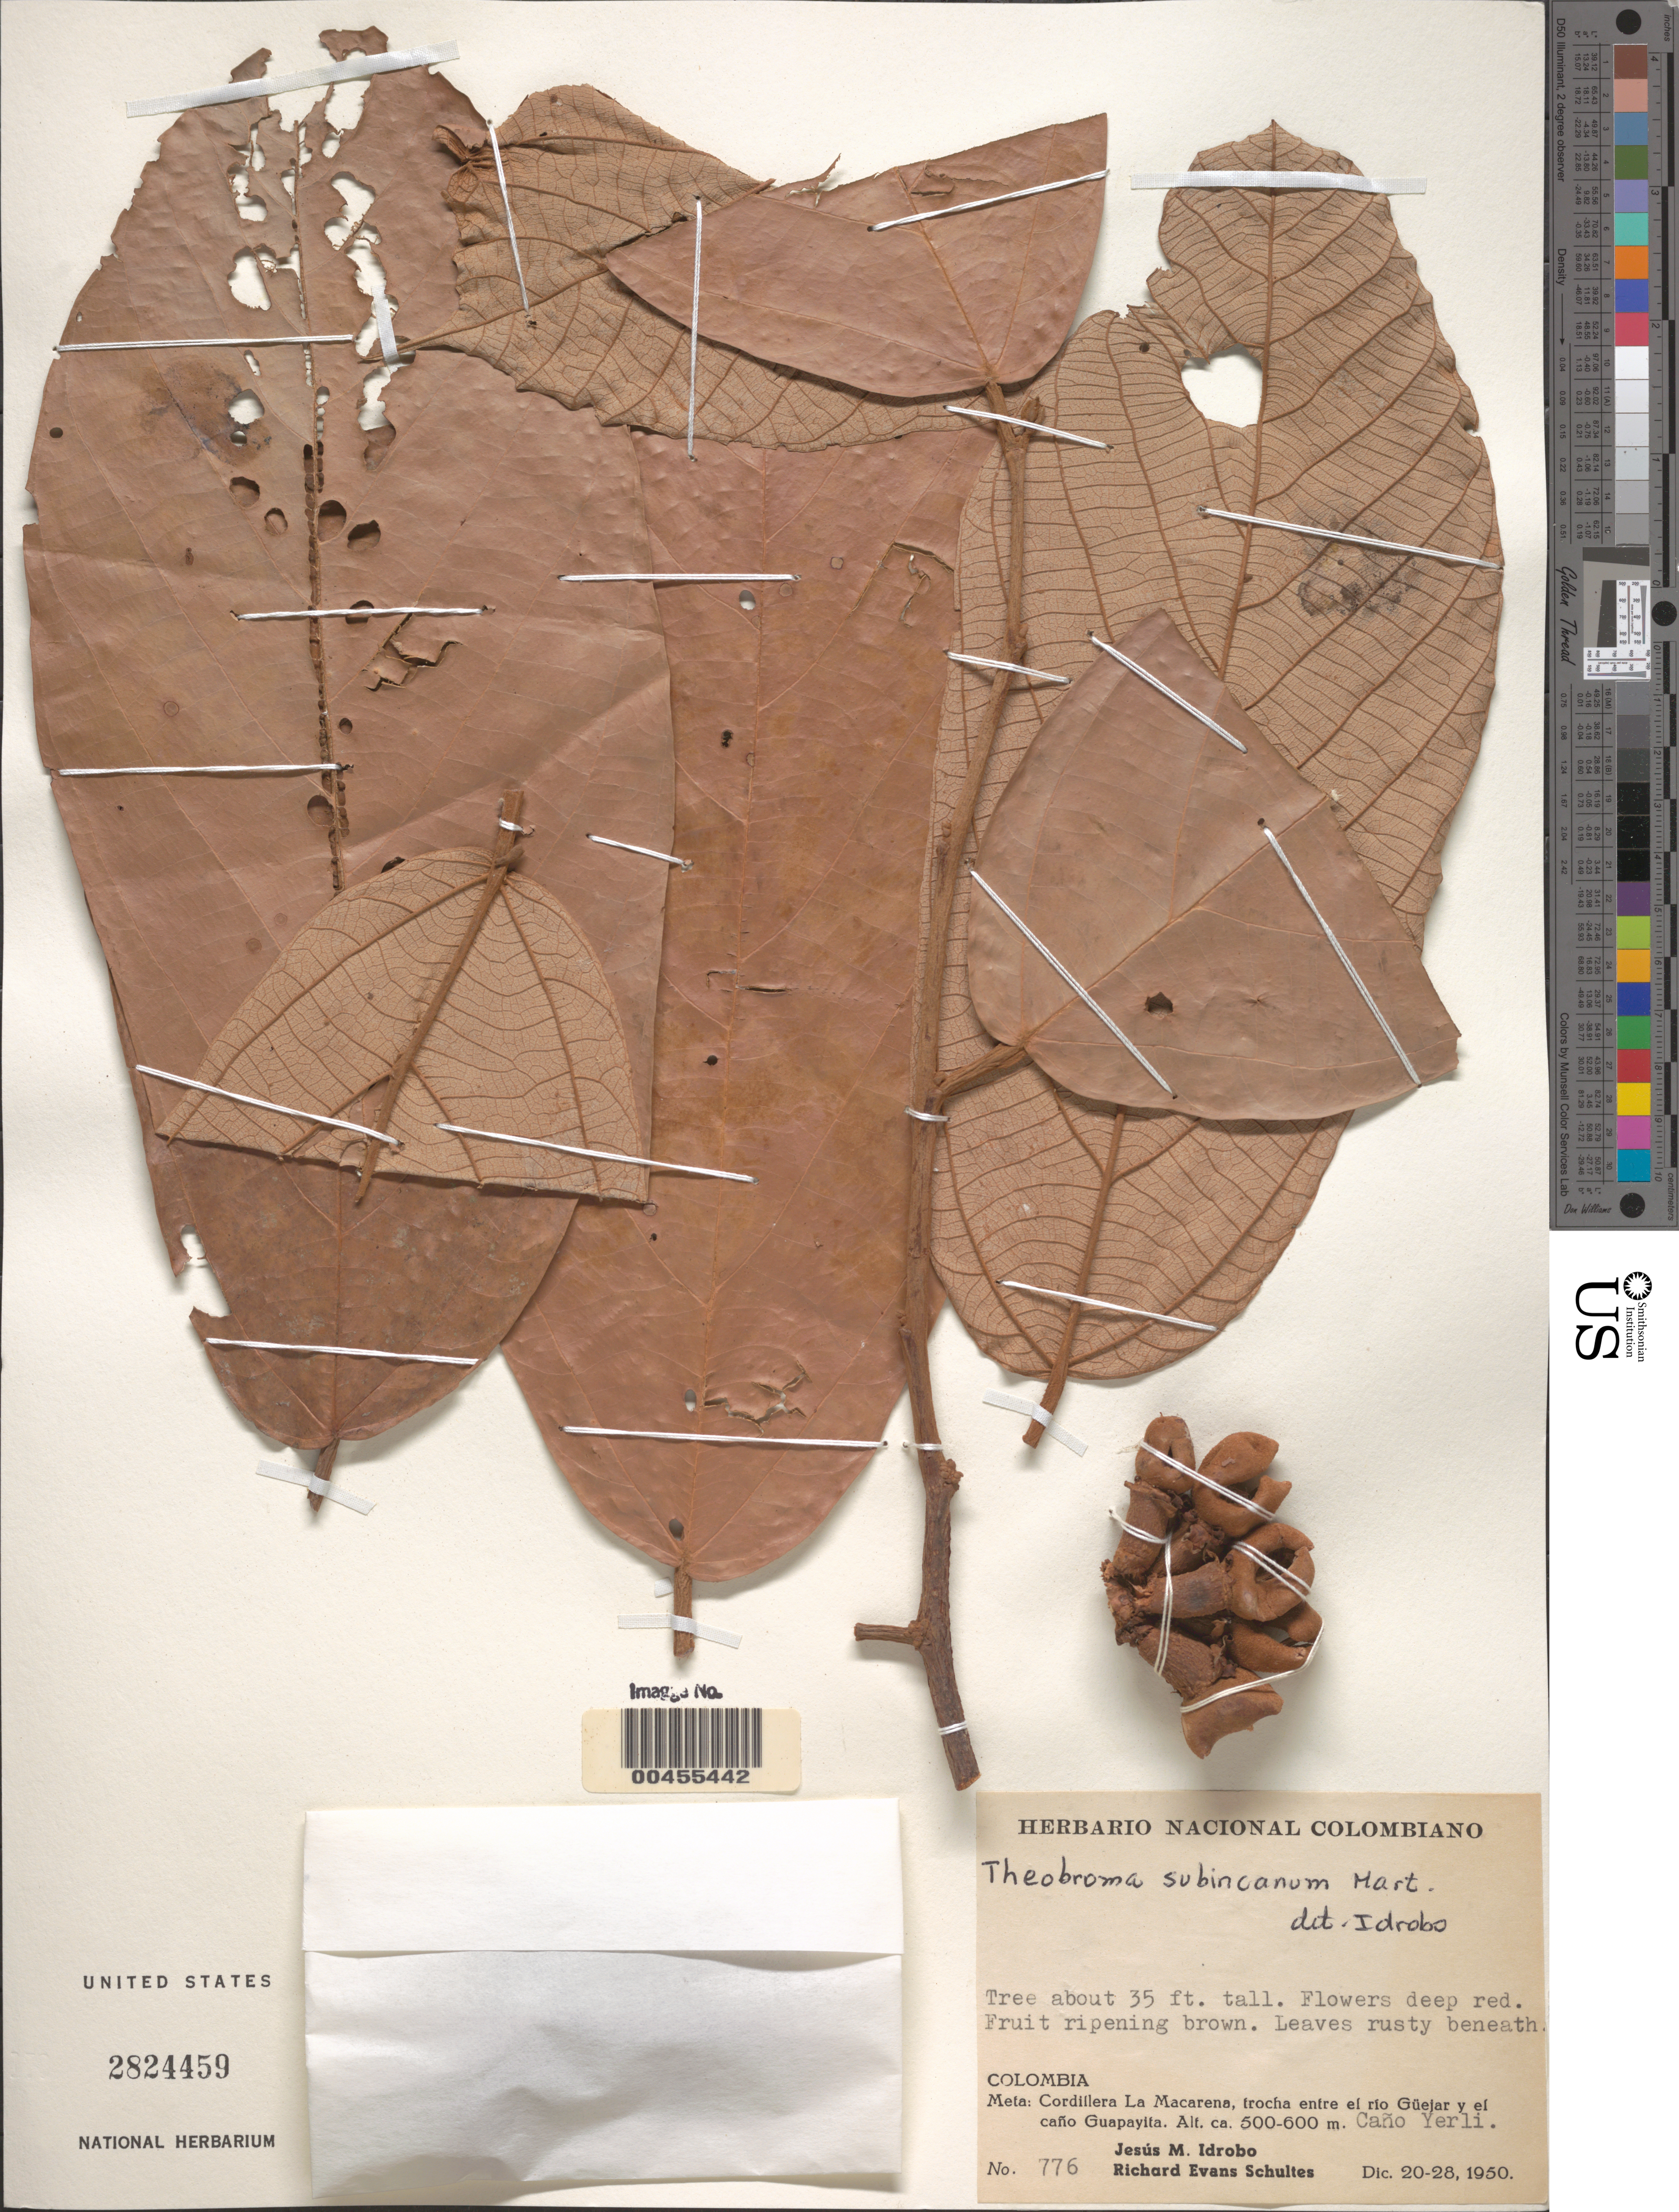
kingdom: Plantae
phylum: Tracheophyta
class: Magnoliopsida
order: Malvales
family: Malvaceae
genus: Theobroma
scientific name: Theobroma subincanum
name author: Mart.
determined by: Idrobo, J. M.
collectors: J. M. Idrobo & R. E. Schultes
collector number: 776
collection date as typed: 20 Dec 1950 to 28 Dec 1950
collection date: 1950-12-20/1950-12-28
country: Colombia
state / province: Meta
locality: Caño Yerli. Cordillera La Macarena, Trocha entre el Río Güejar y el Caño Guapayita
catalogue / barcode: US 2824459